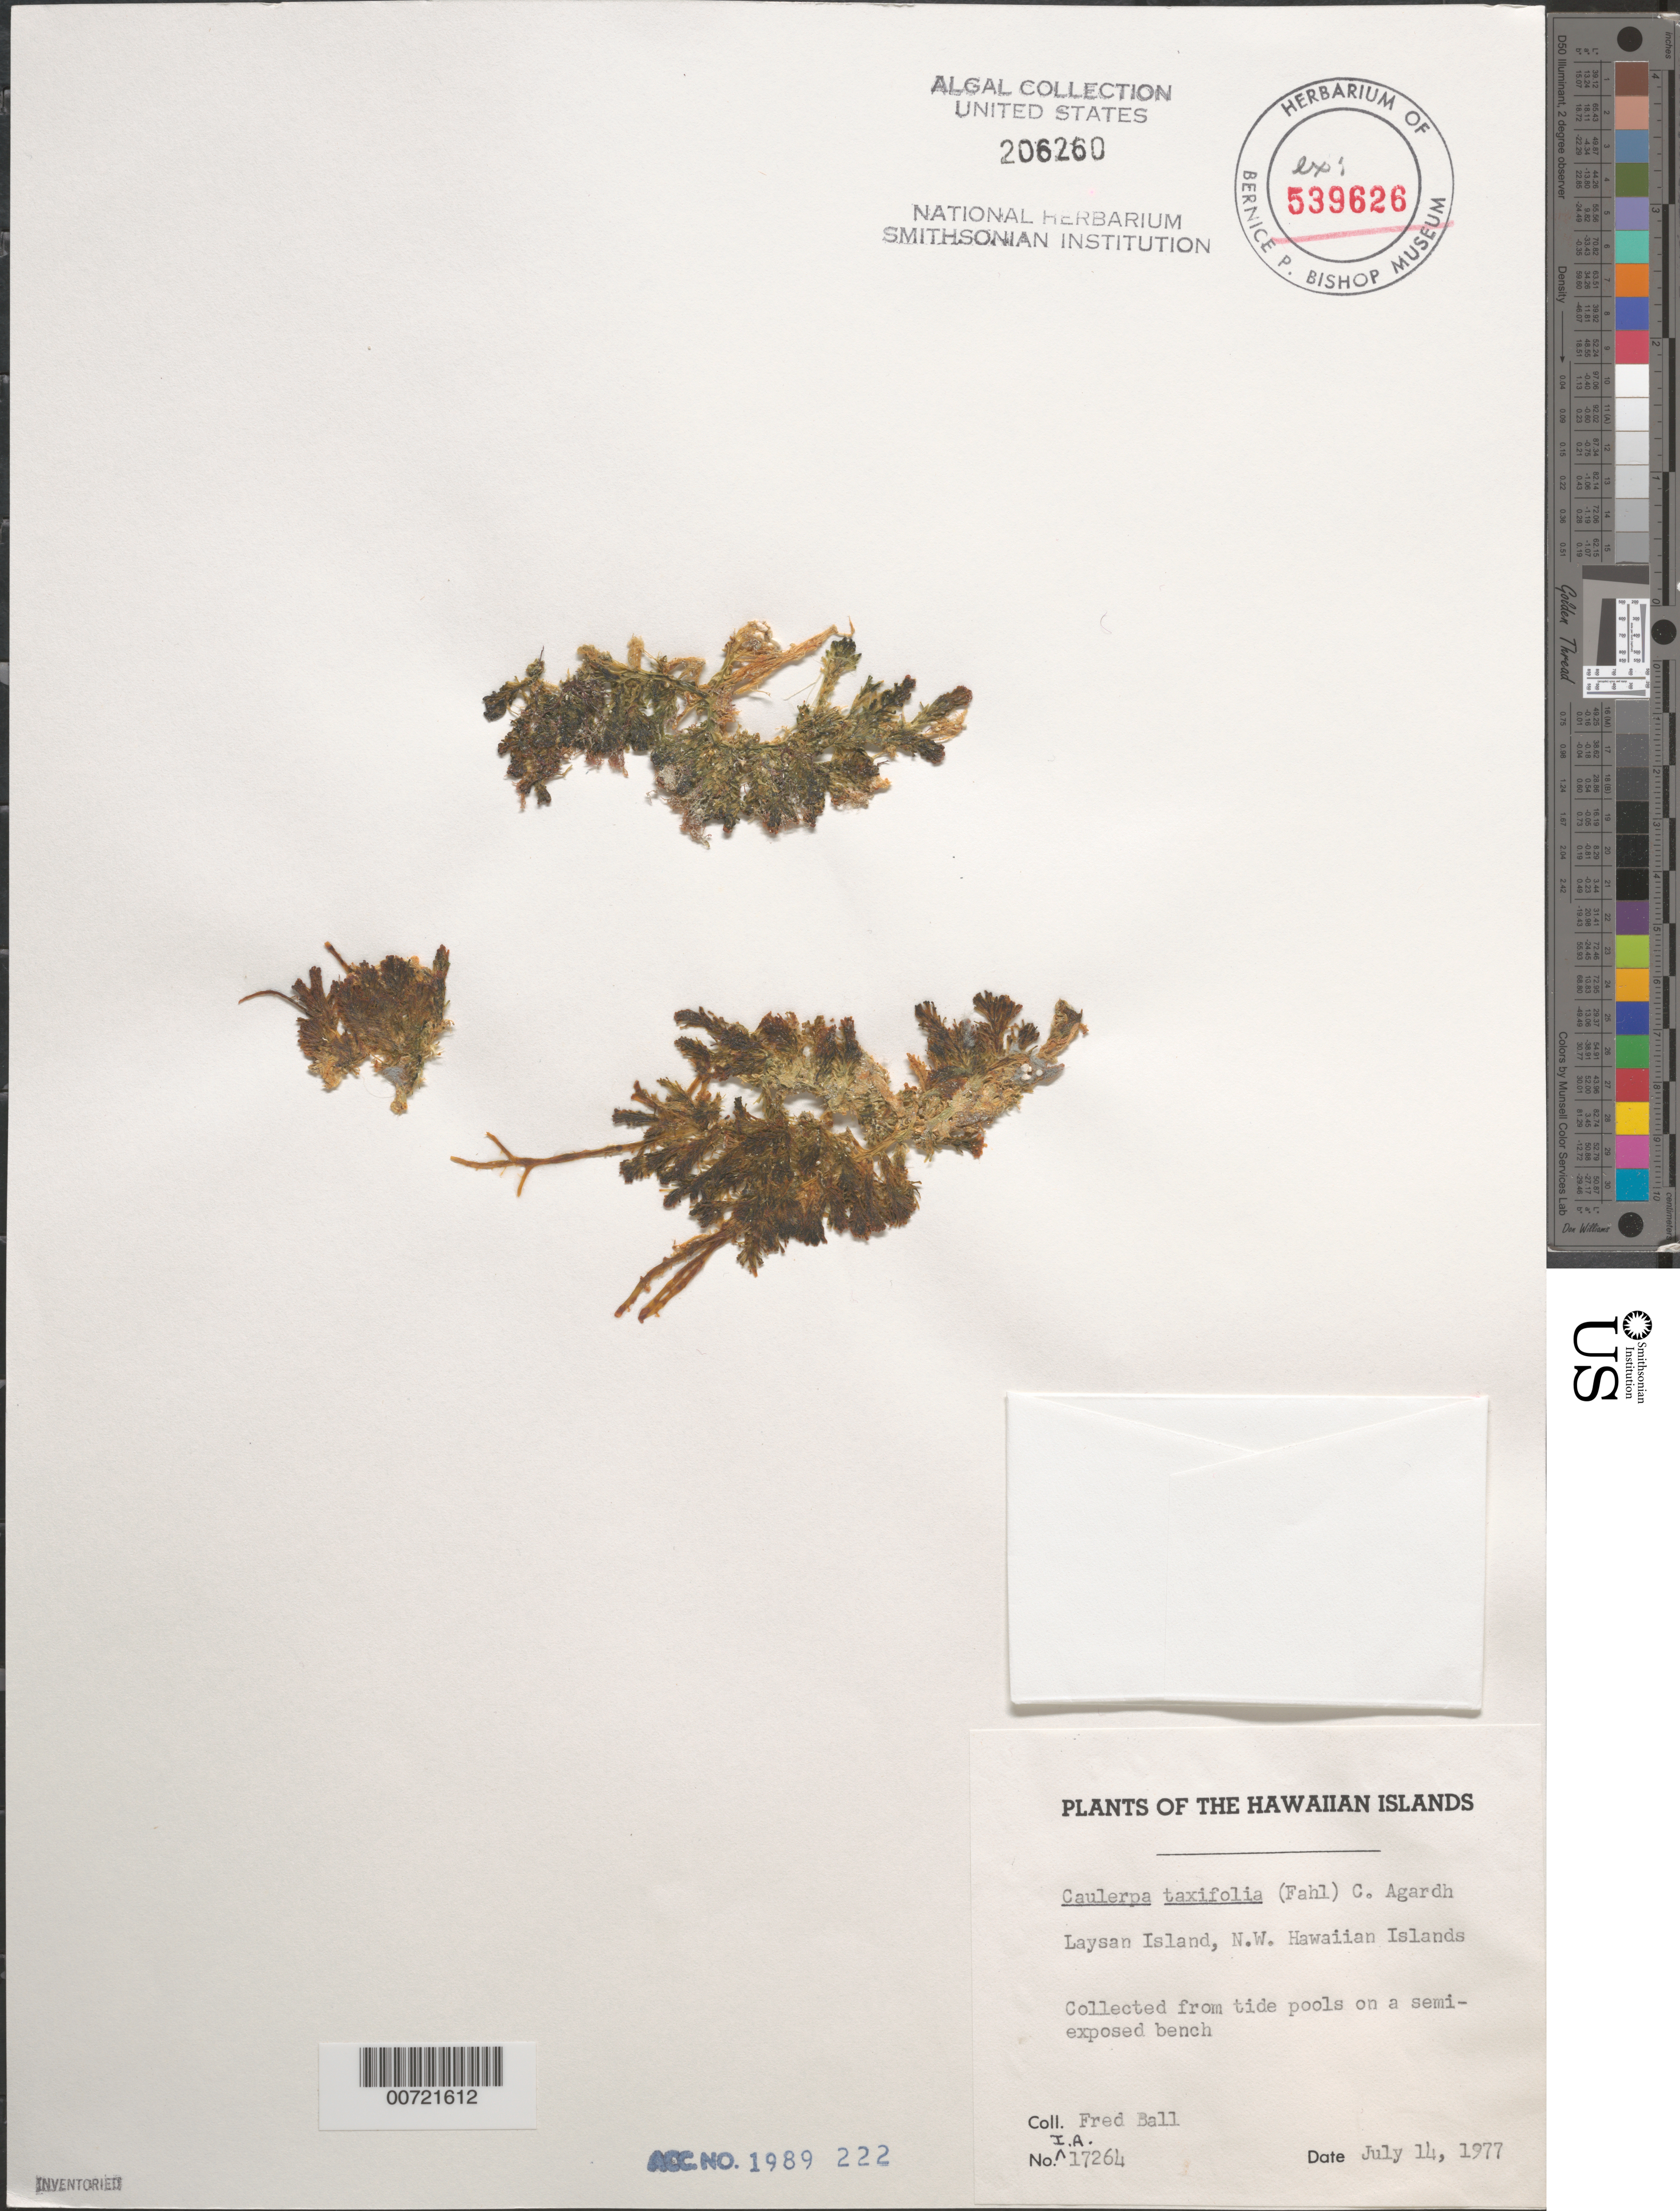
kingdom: Plantae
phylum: Chlorophyta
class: Ulvophyceae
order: Bryopsidales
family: Caulerpaceae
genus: Caulerpa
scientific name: Caulerpa taxifolia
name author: (M. Vahl) C. Agardh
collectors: F. Ball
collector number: IAA 17264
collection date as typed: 14 Jul 1977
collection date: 1977-07-14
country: United States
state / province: Hawaii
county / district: Honolulu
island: Laysan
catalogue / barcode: US 206260